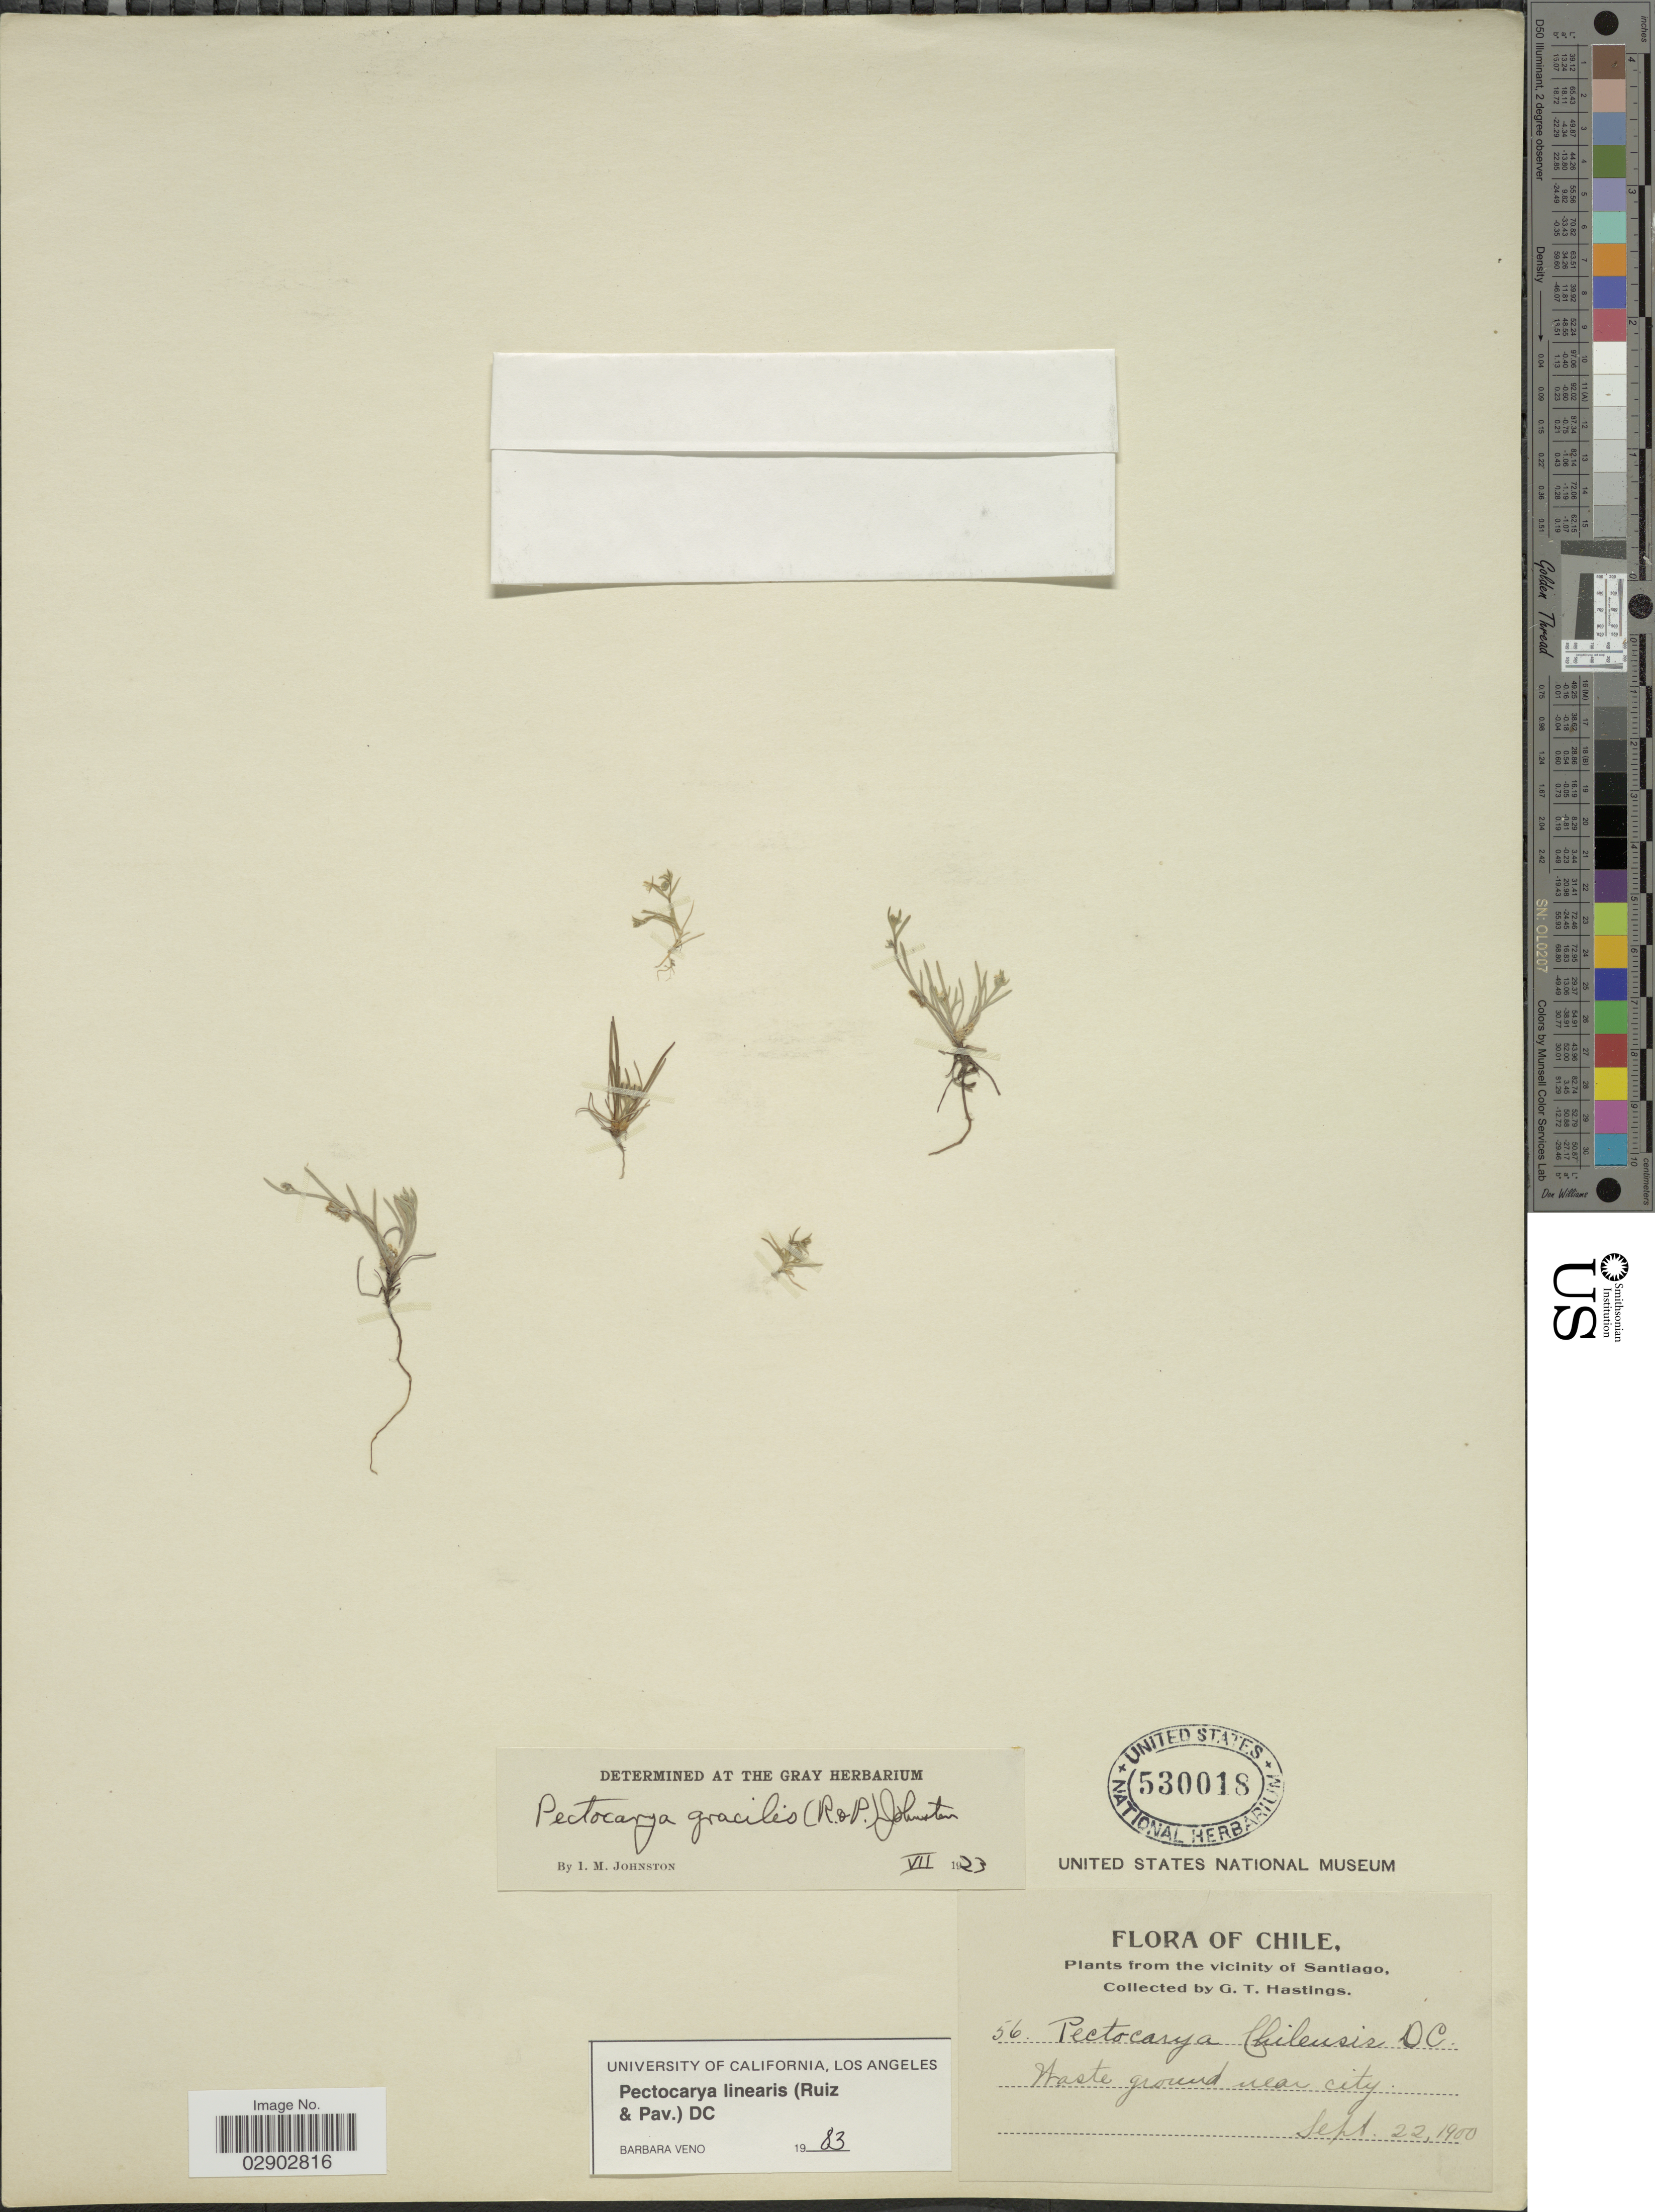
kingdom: Plantae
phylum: Tracheophyta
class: Magnoliopsida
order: Boraginales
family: Boraginaceae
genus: Pectocarya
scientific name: Pectocarya linearis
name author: (Ruiz & Pav.) DC.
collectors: G. Hastings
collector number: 56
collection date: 1900-09-22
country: Chile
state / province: Región Metropolitana (RM)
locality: Vicinity of Santiago.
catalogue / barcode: US 530018